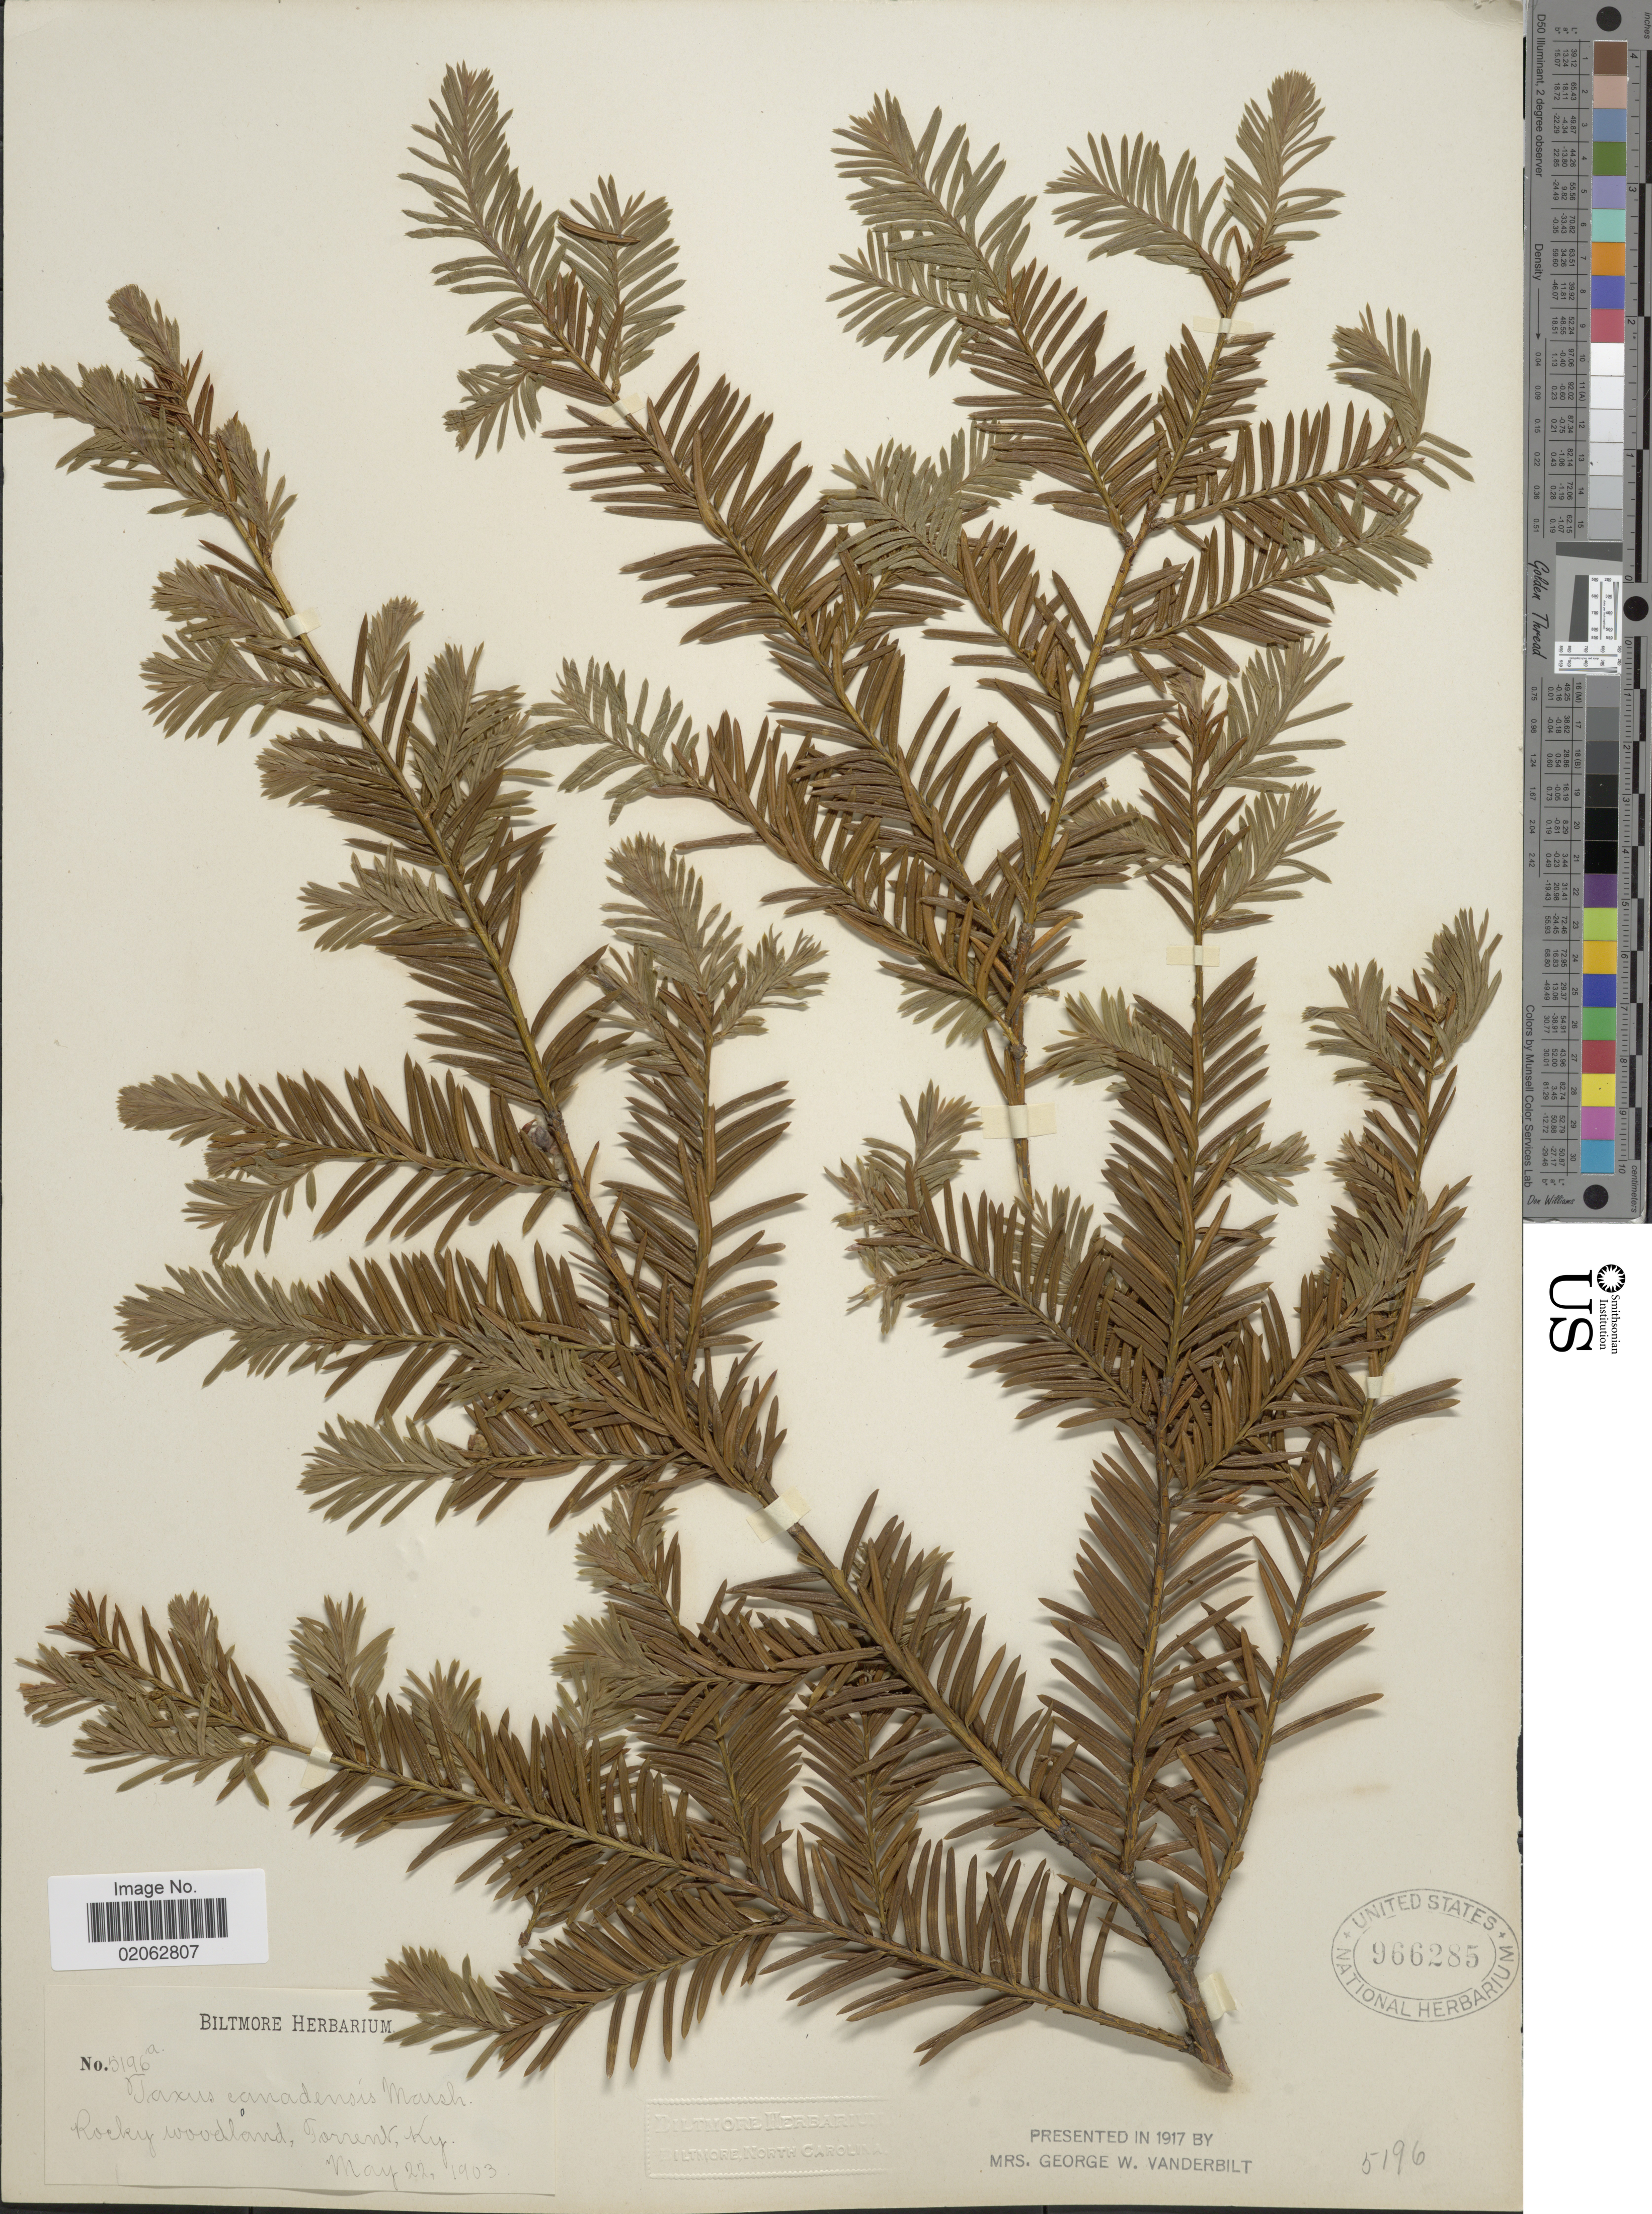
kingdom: Plantae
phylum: Tracheophyta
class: Pinopsida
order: Pinales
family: Taxaceae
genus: Taxus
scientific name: Taxus canadensis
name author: Marshall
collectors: ex herb. Biltmore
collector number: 5196a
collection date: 1903-05-22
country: United States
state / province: Kentucky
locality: Rocky woodland, Torrent Ky.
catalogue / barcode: US 966285